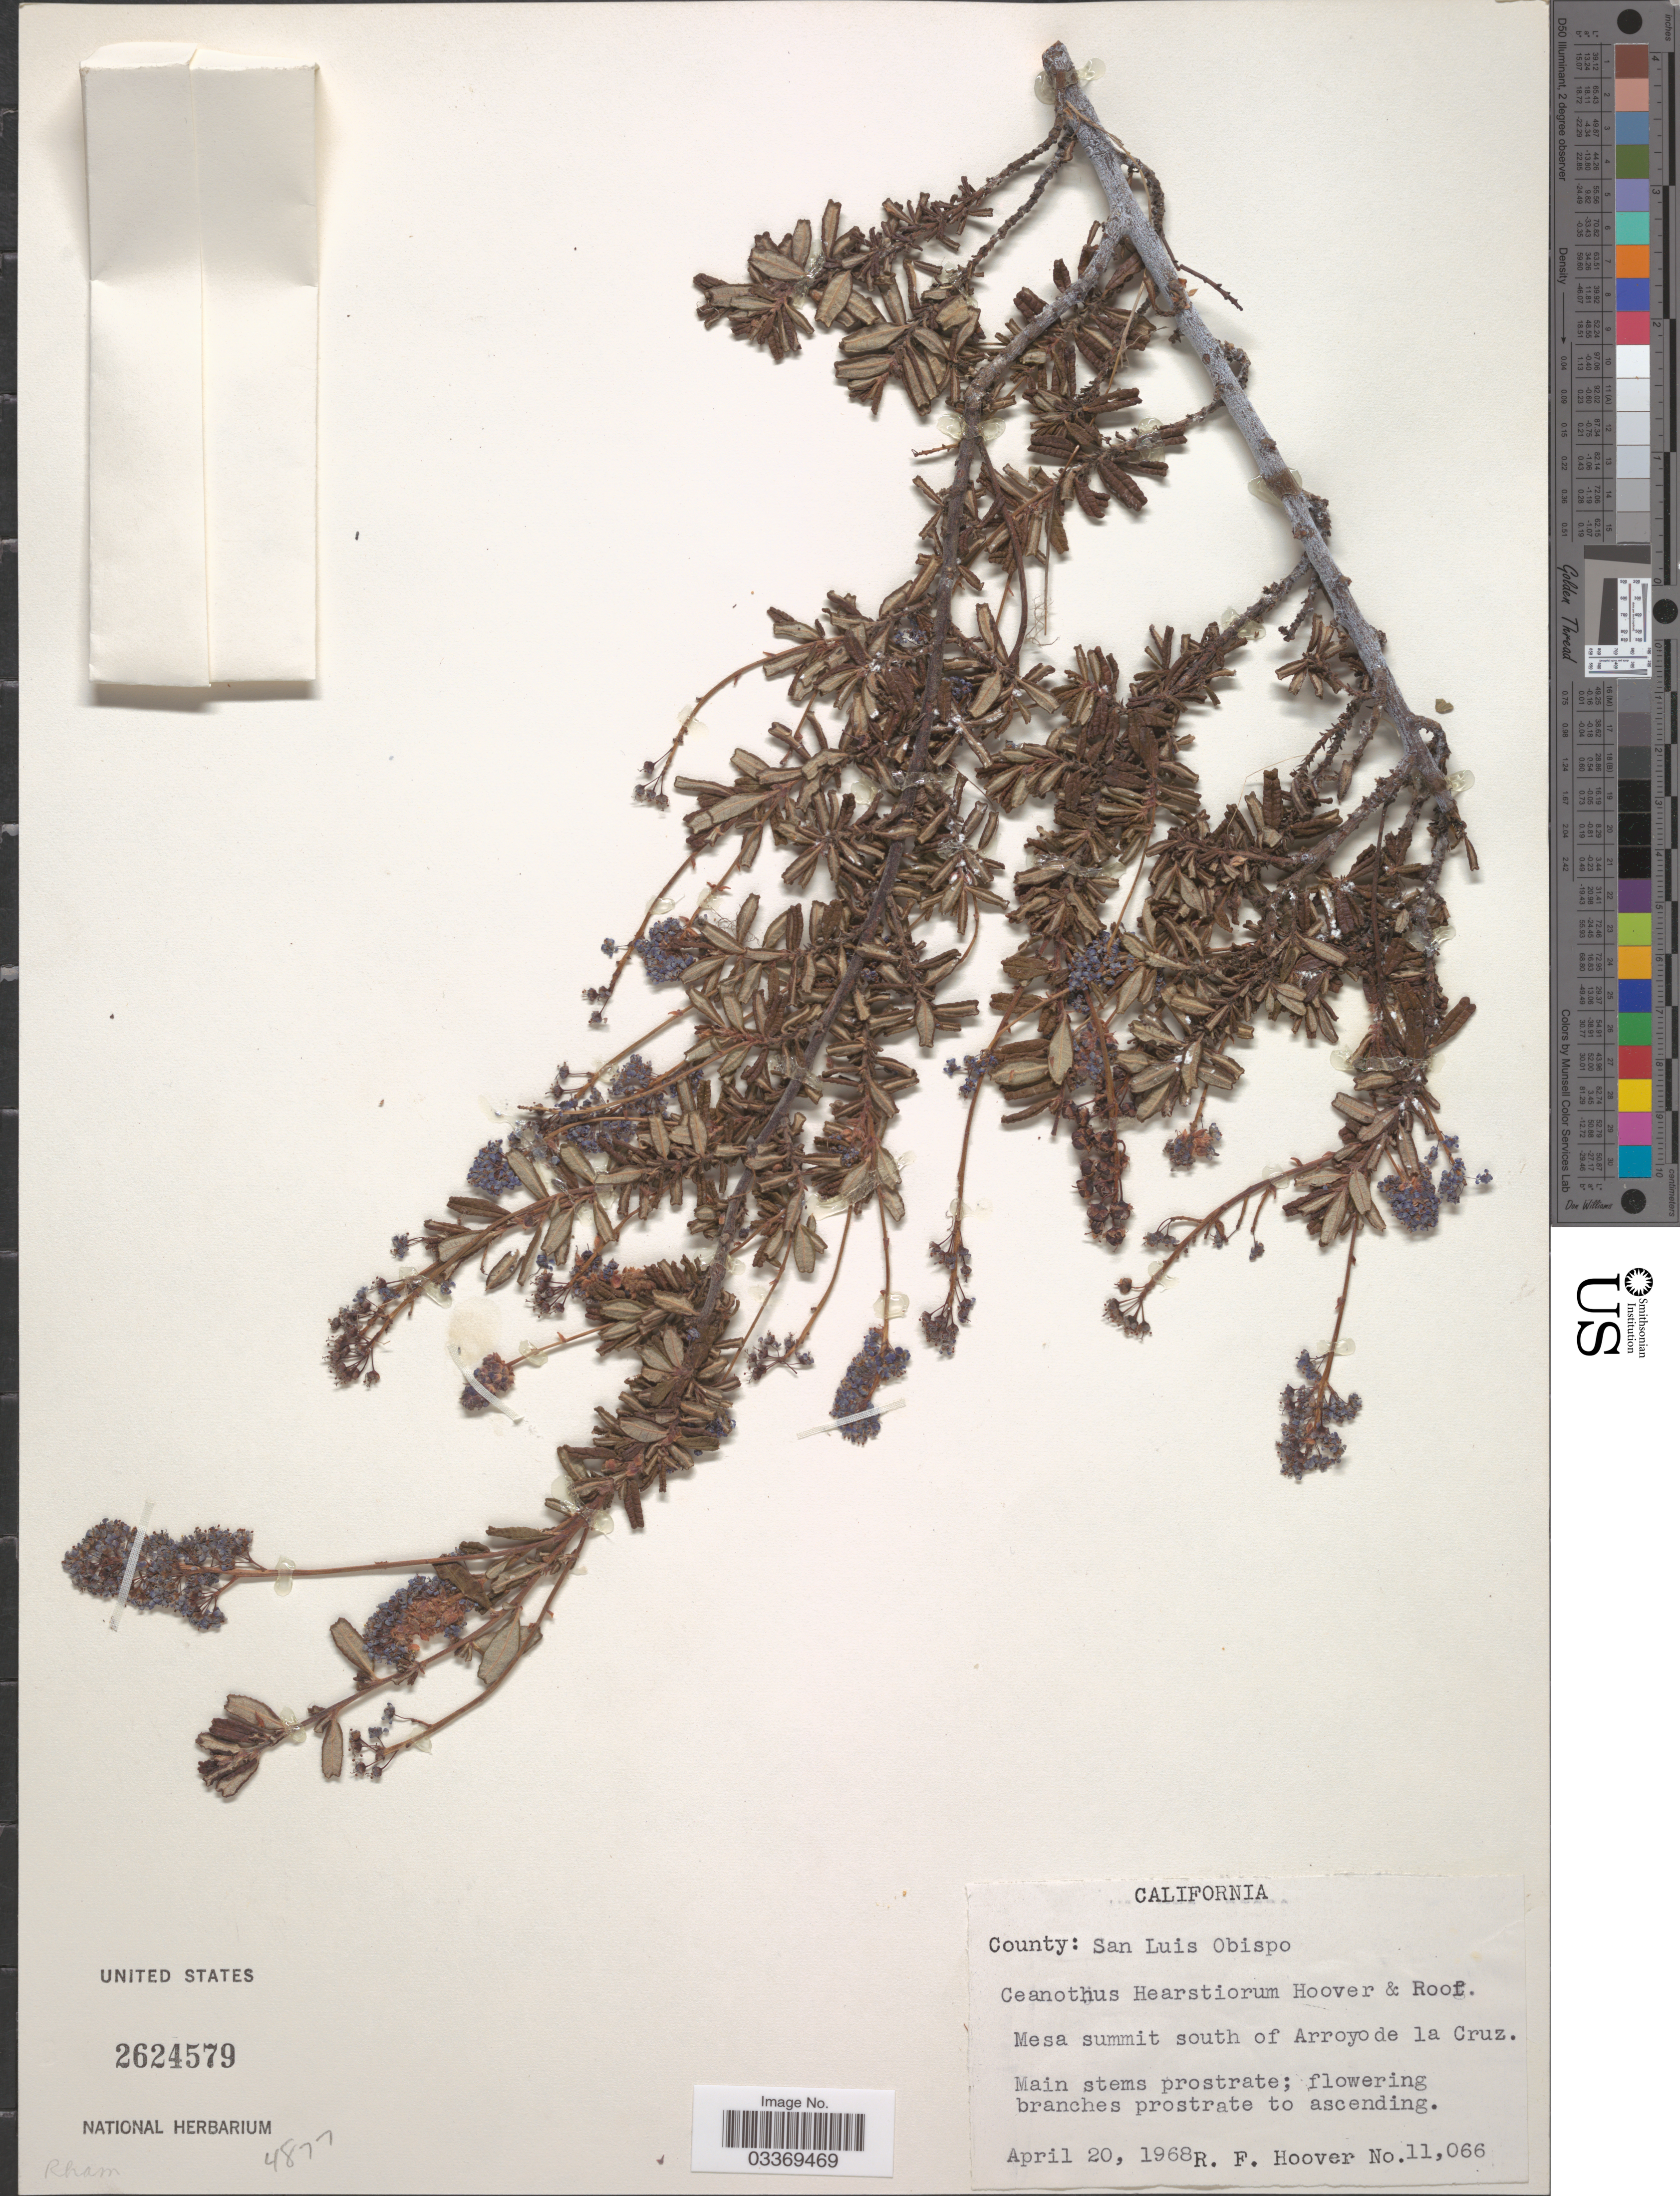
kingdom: Plantae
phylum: Tracheophyta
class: Magnoliopsida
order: Rosales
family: Rhamnaceae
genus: Ceanothus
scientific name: Ceanothus hearstiorum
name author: Hoover & Roof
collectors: R. F. Hoover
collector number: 11066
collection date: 1968-04-20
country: United States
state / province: California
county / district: San Luis Obispo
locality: County: San Luis Obispo. Mesa summit south of Arroyo de la Cruz.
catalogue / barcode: US 2624579